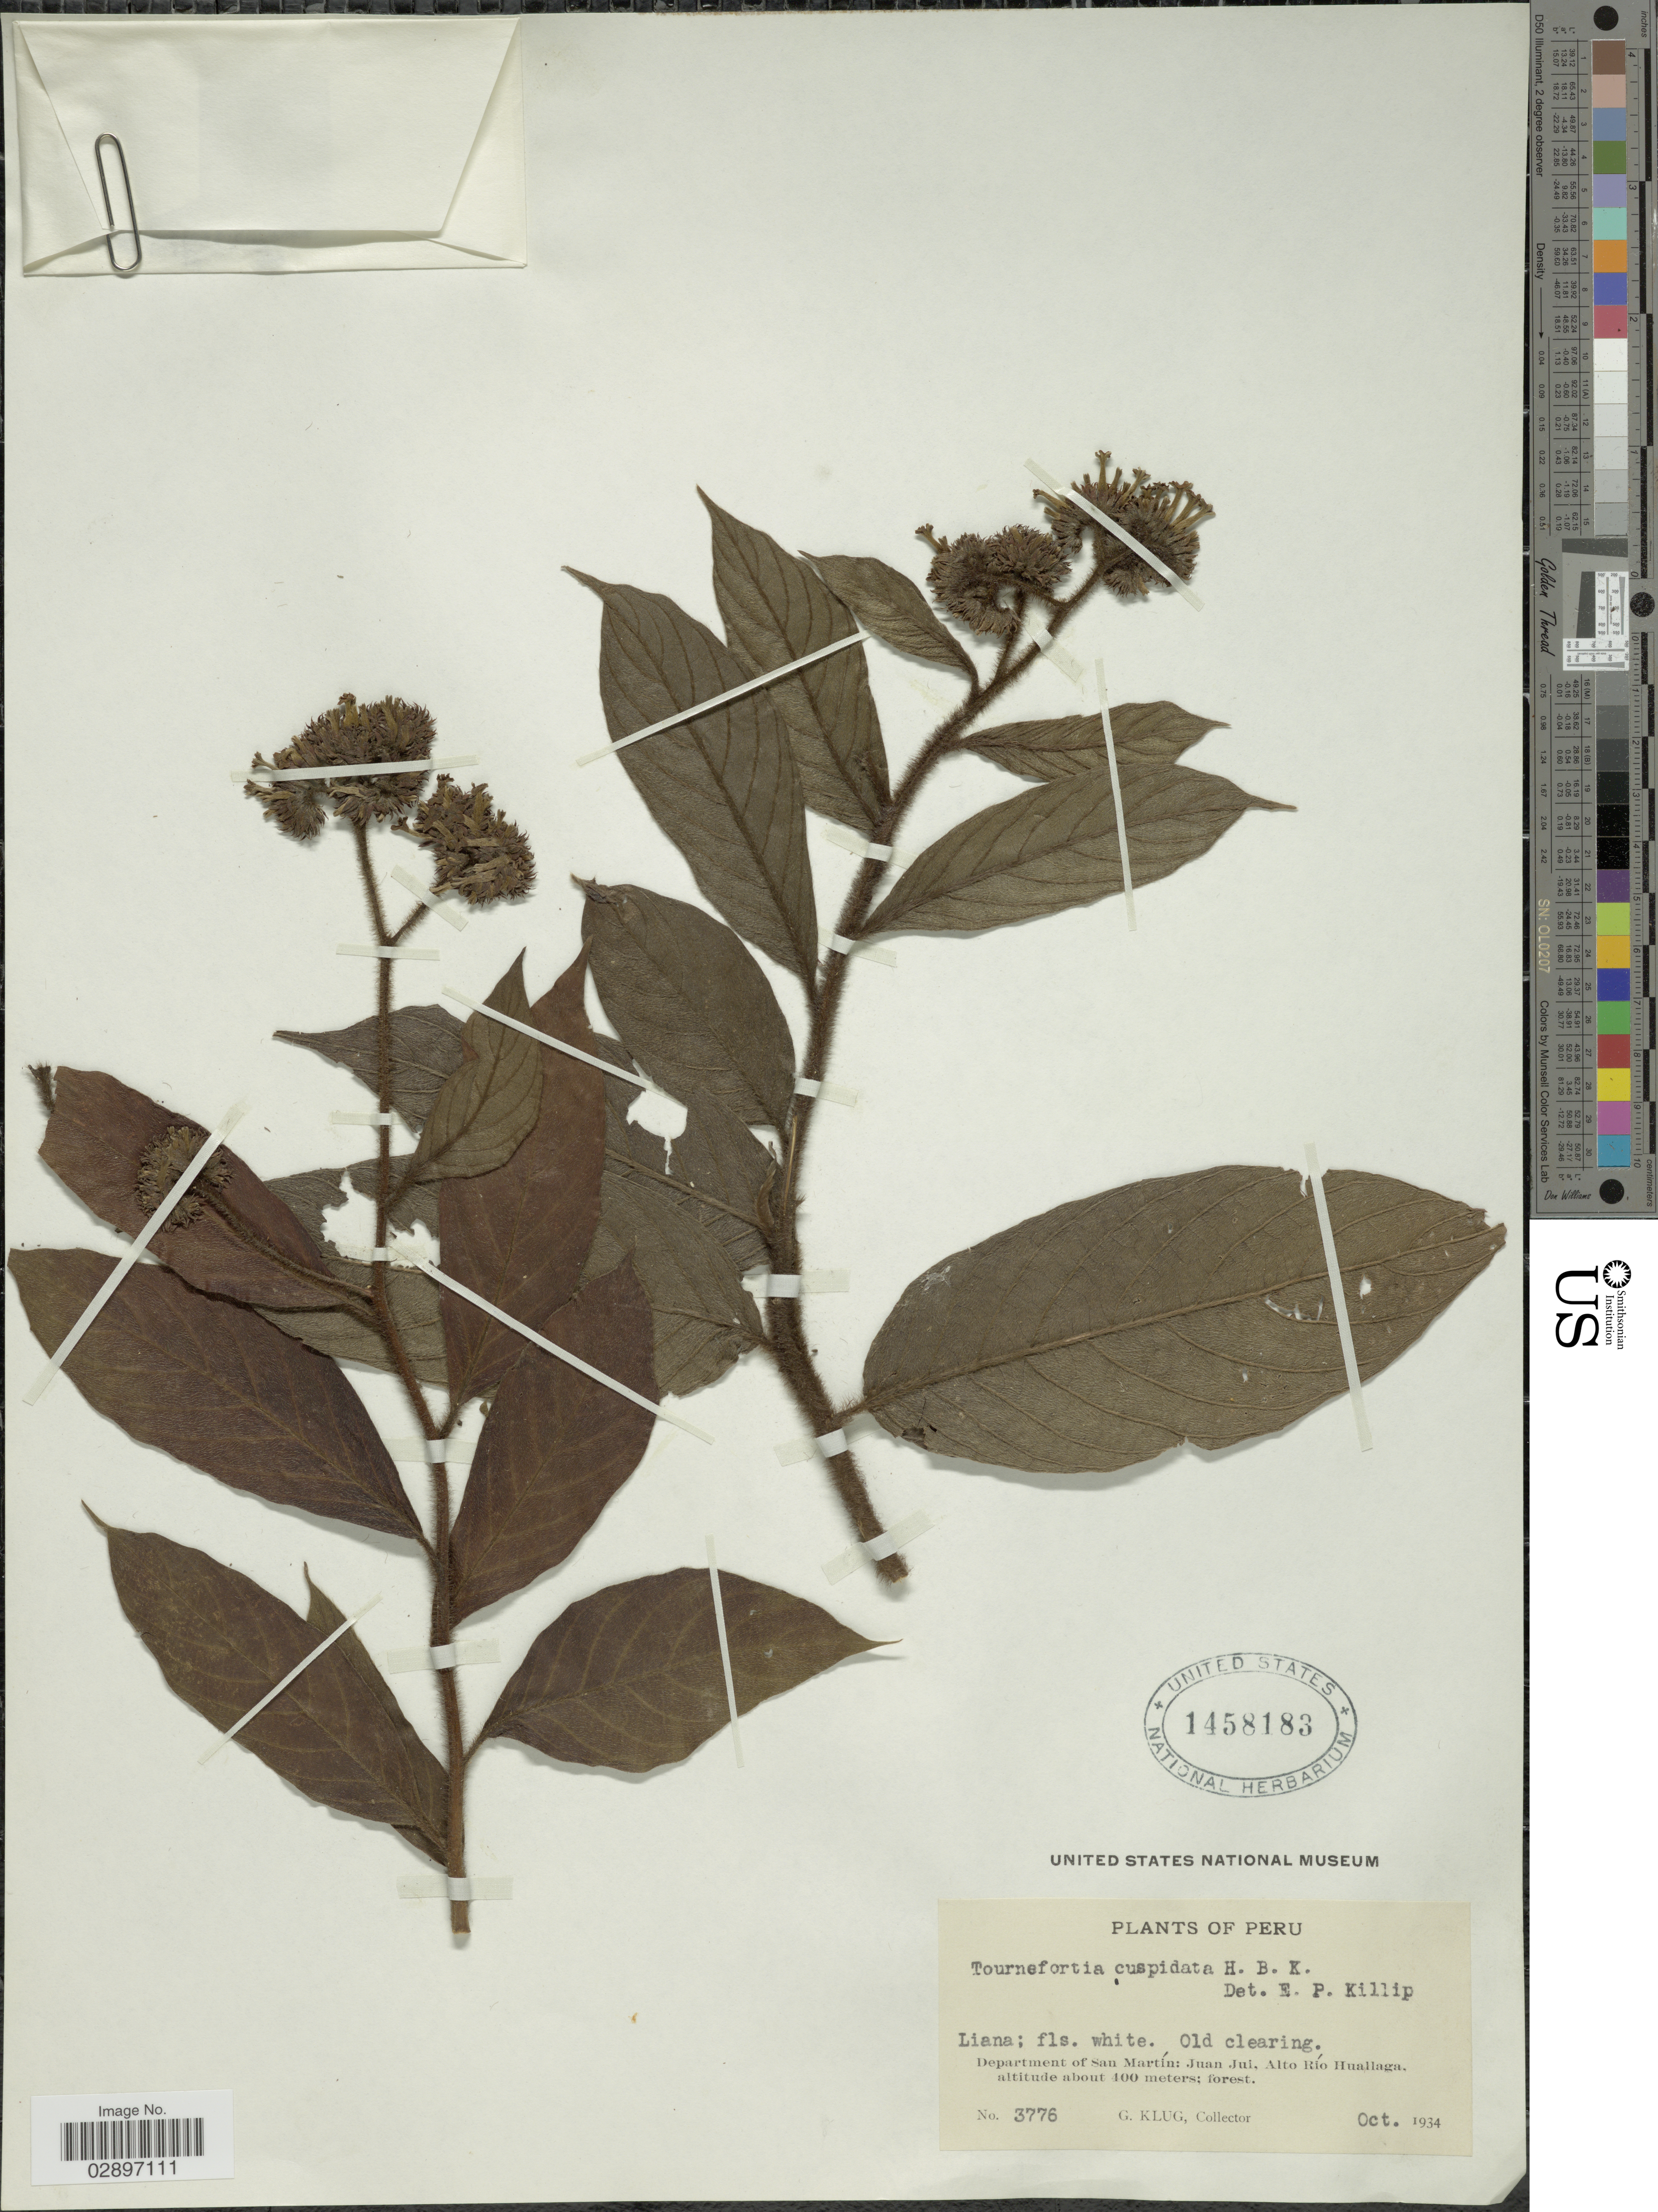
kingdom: Plantae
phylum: Tracheophyta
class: Magnoliopsida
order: Boraginales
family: Heliotropiaceae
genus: Tournefortia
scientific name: Tournefortia cuspidata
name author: Kunth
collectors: G. Klug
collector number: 3776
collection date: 1934-10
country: Peru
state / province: San Martín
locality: Department of San Martín: Juan Jui, Alto Río Huallaga.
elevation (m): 400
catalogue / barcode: US 1458183